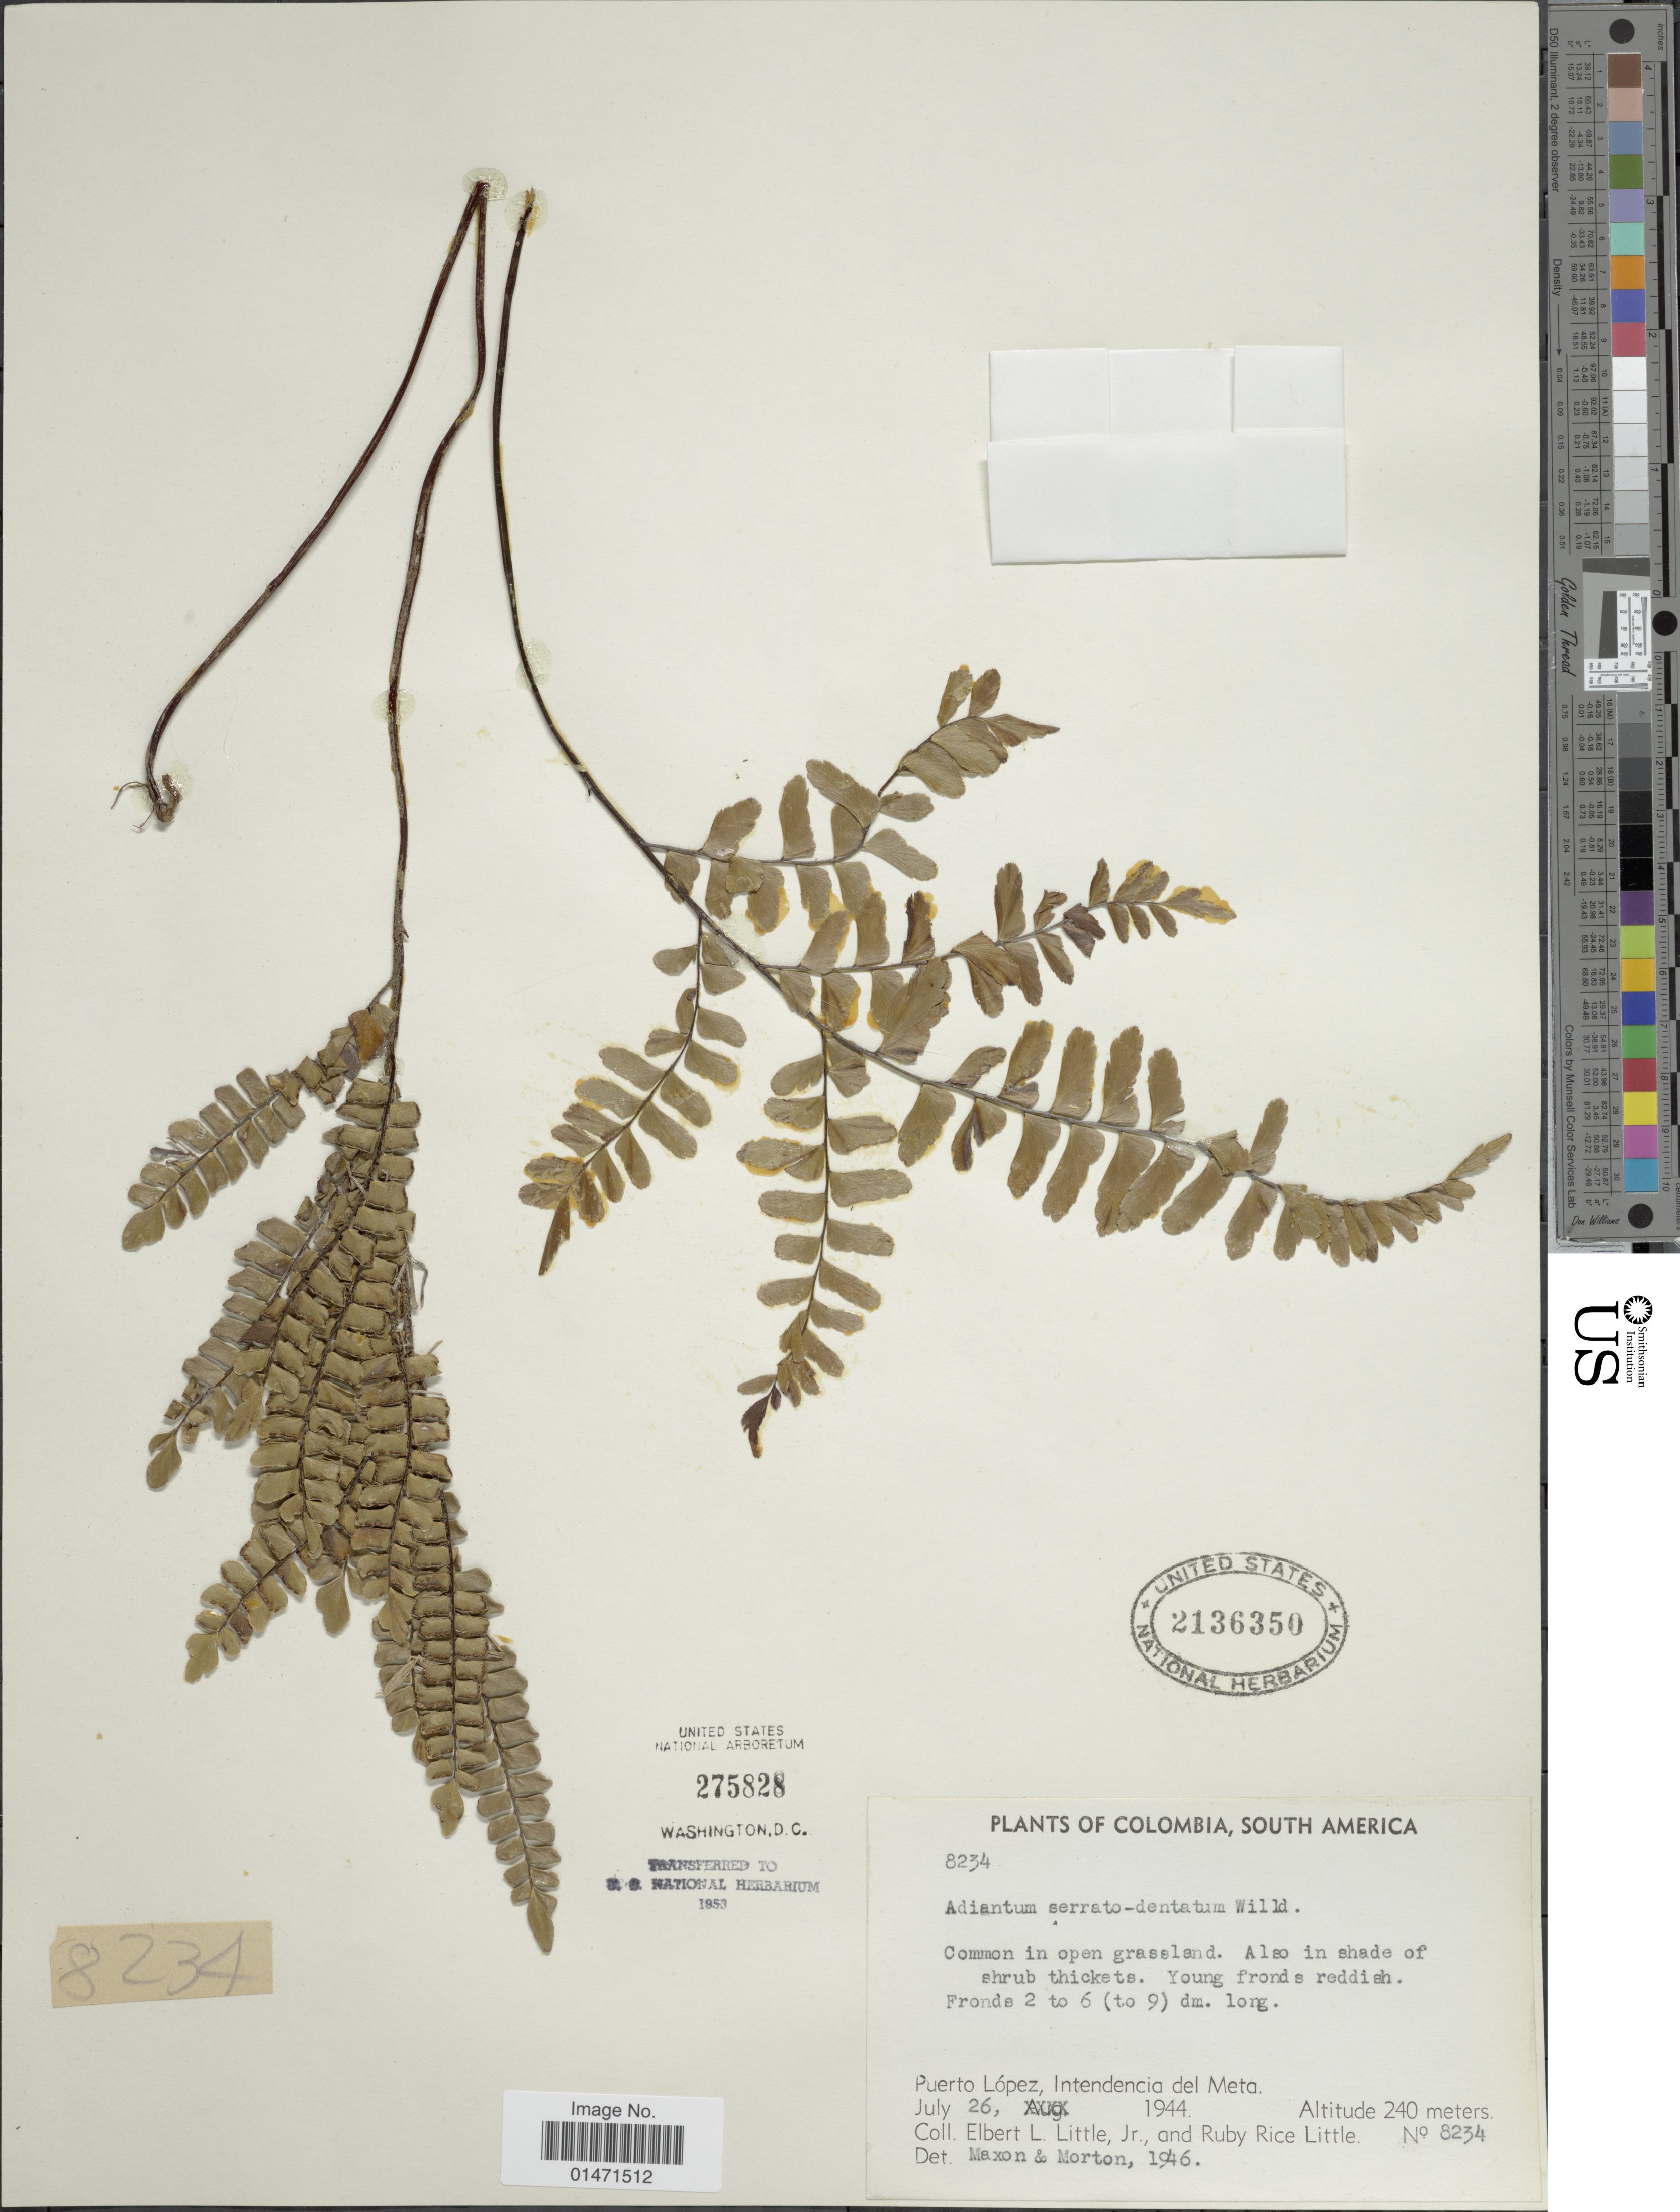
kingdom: Plantae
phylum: Tracheophyta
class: Polypodiopsida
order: Polypodiales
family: Pteridaceae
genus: Adiantum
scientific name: Adiantum serratodentatum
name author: Humb. & Bonpl. ex Willd.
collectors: E. L. Little & R. R. Little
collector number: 8234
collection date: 1944-07-26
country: Colombia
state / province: Meta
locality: Puerto López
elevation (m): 240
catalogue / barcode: US 2136350